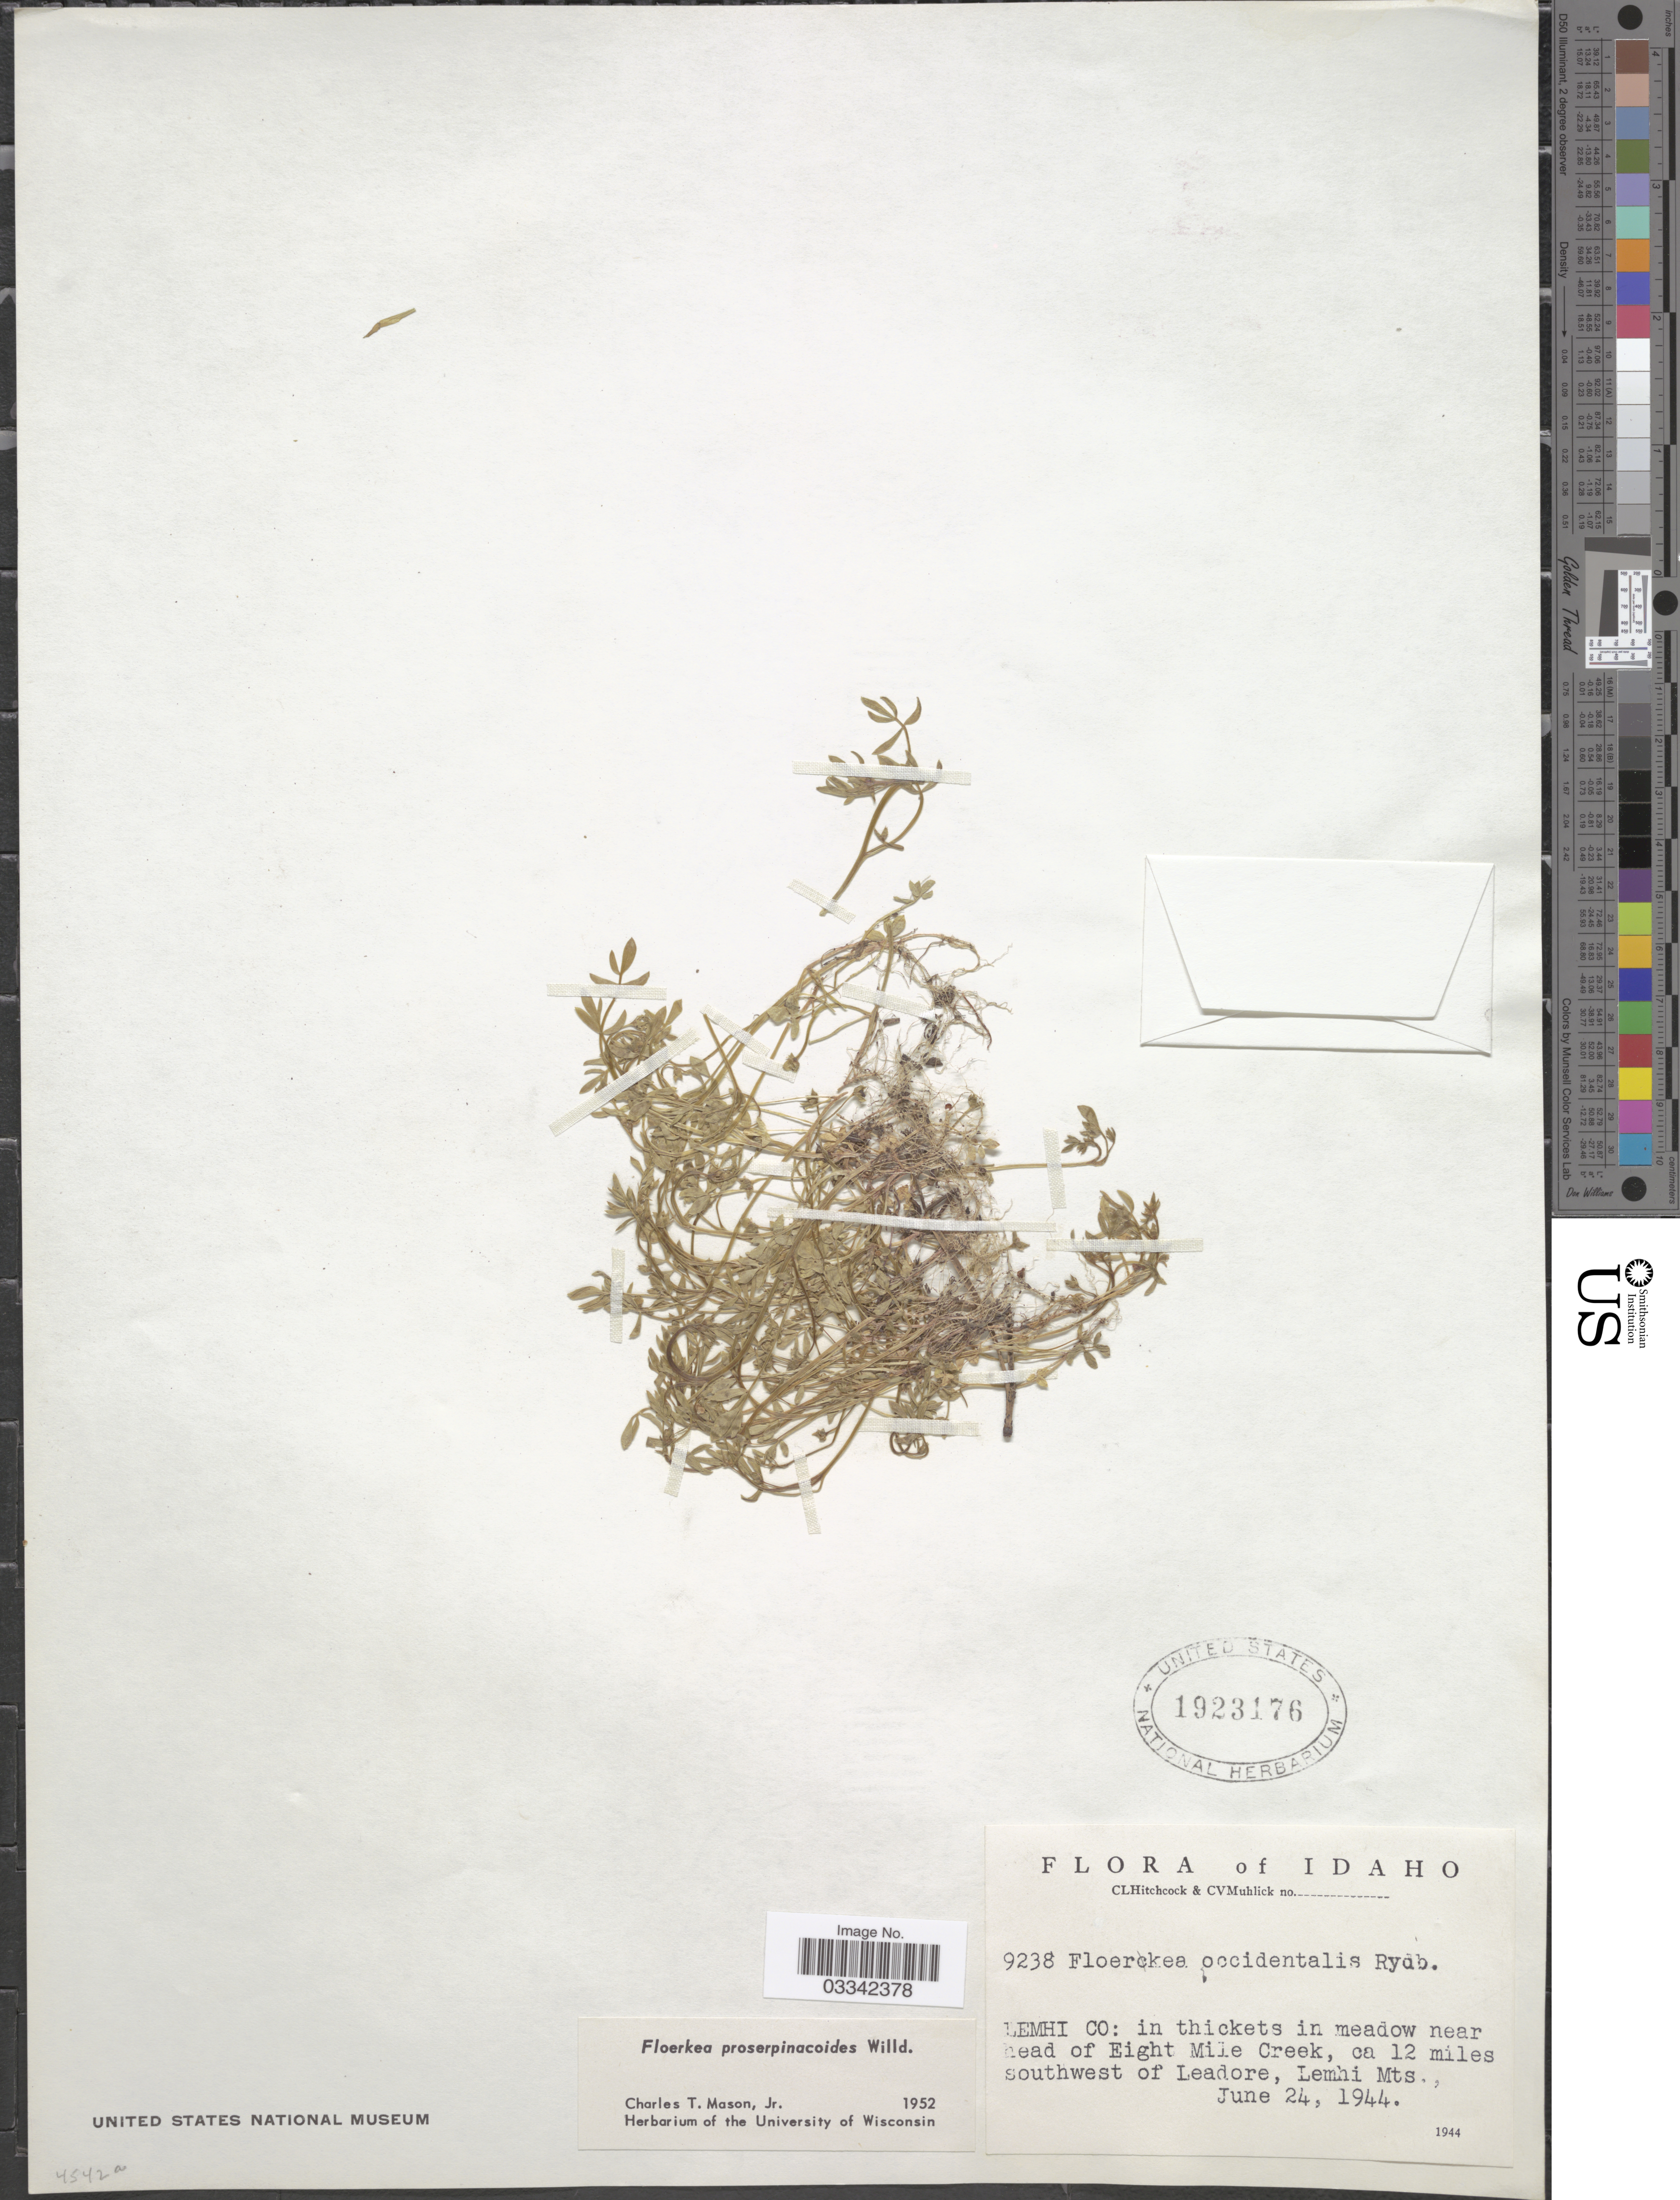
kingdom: Plantae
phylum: Tracheophyta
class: Magnoliopsida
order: Brassicales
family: Limnanthaceae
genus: Floerkea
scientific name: Floerkea proserpinacoides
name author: Willd.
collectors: C. L. Hitchcock & C. V. Muhlick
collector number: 9238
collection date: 1944-06-24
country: United States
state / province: Idaho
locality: Lemhi Co: in thickets in meadow near head of Eight Mile Creek, ca 12 miles southwest of Leadore, Lemhi Mts.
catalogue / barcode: US 1923176